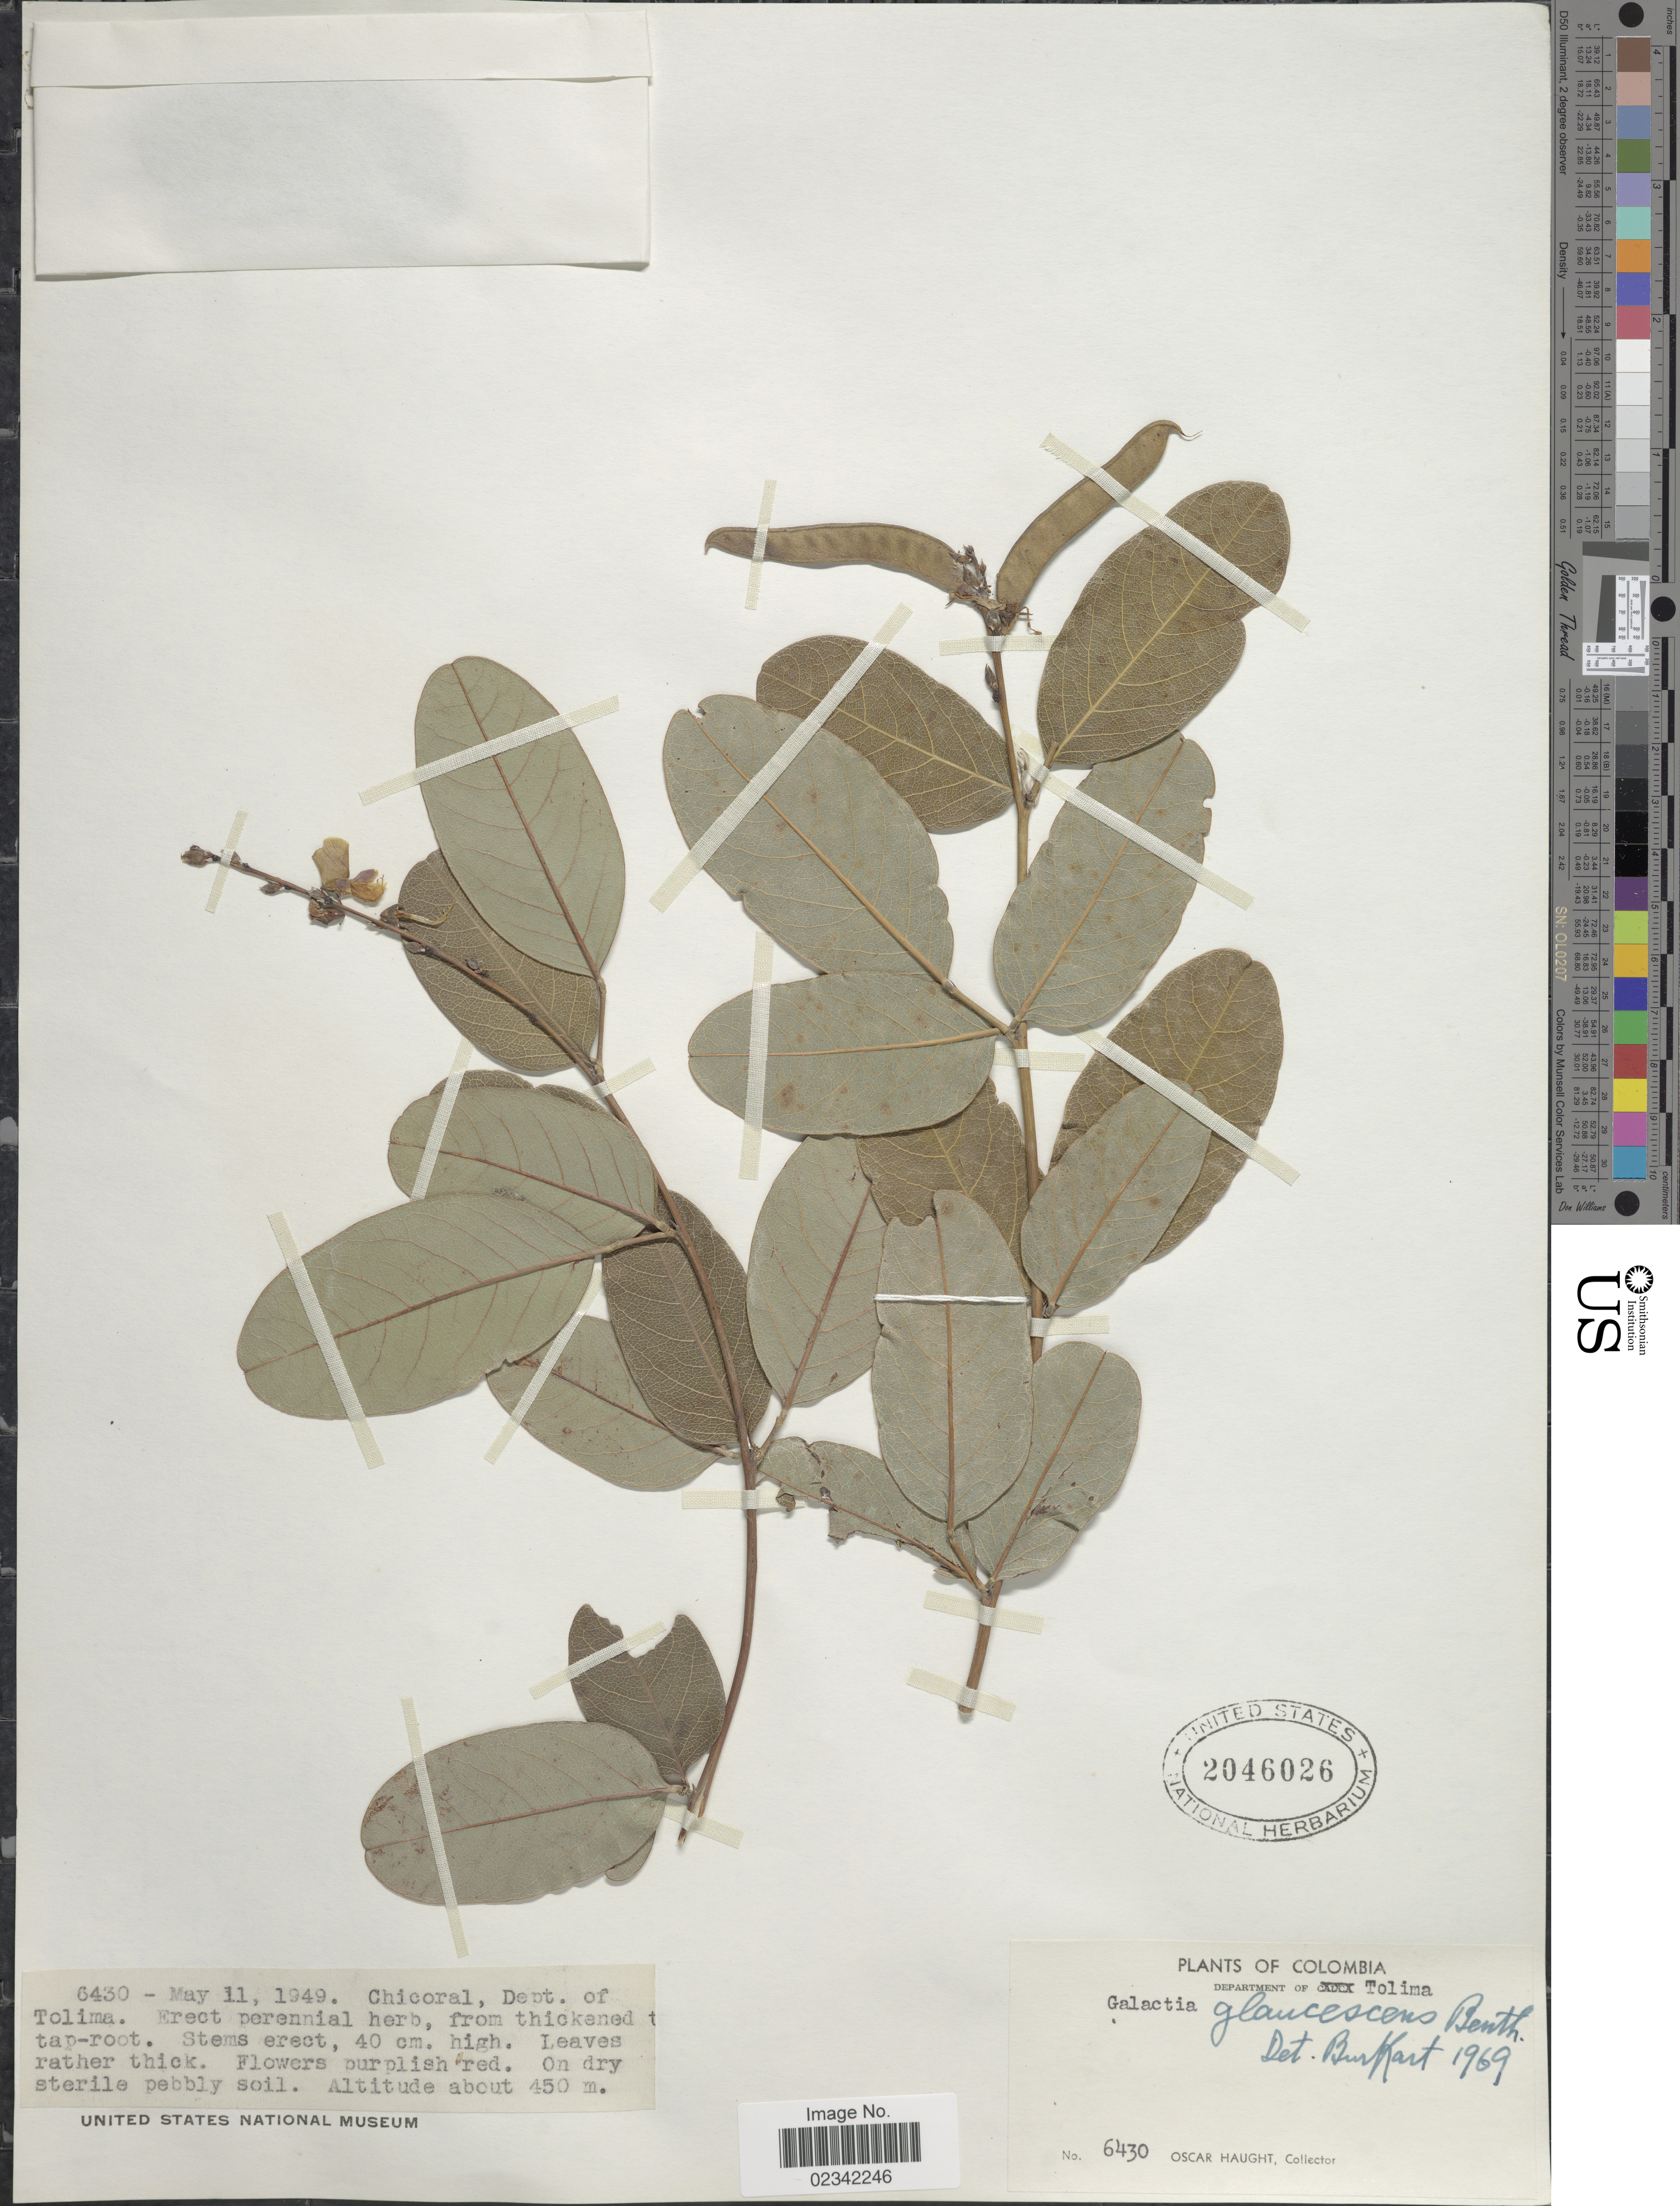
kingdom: Plantae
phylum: Tracheophyta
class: Magnoliopsida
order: Fabales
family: Fabaceae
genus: Galactia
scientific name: Galactia glaucescens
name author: Kunth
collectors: O. L. Haught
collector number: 6430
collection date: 1949-05-11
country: Colombia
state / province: Tolima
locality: Department of Tolima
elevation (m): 450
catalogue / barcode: US 2046026